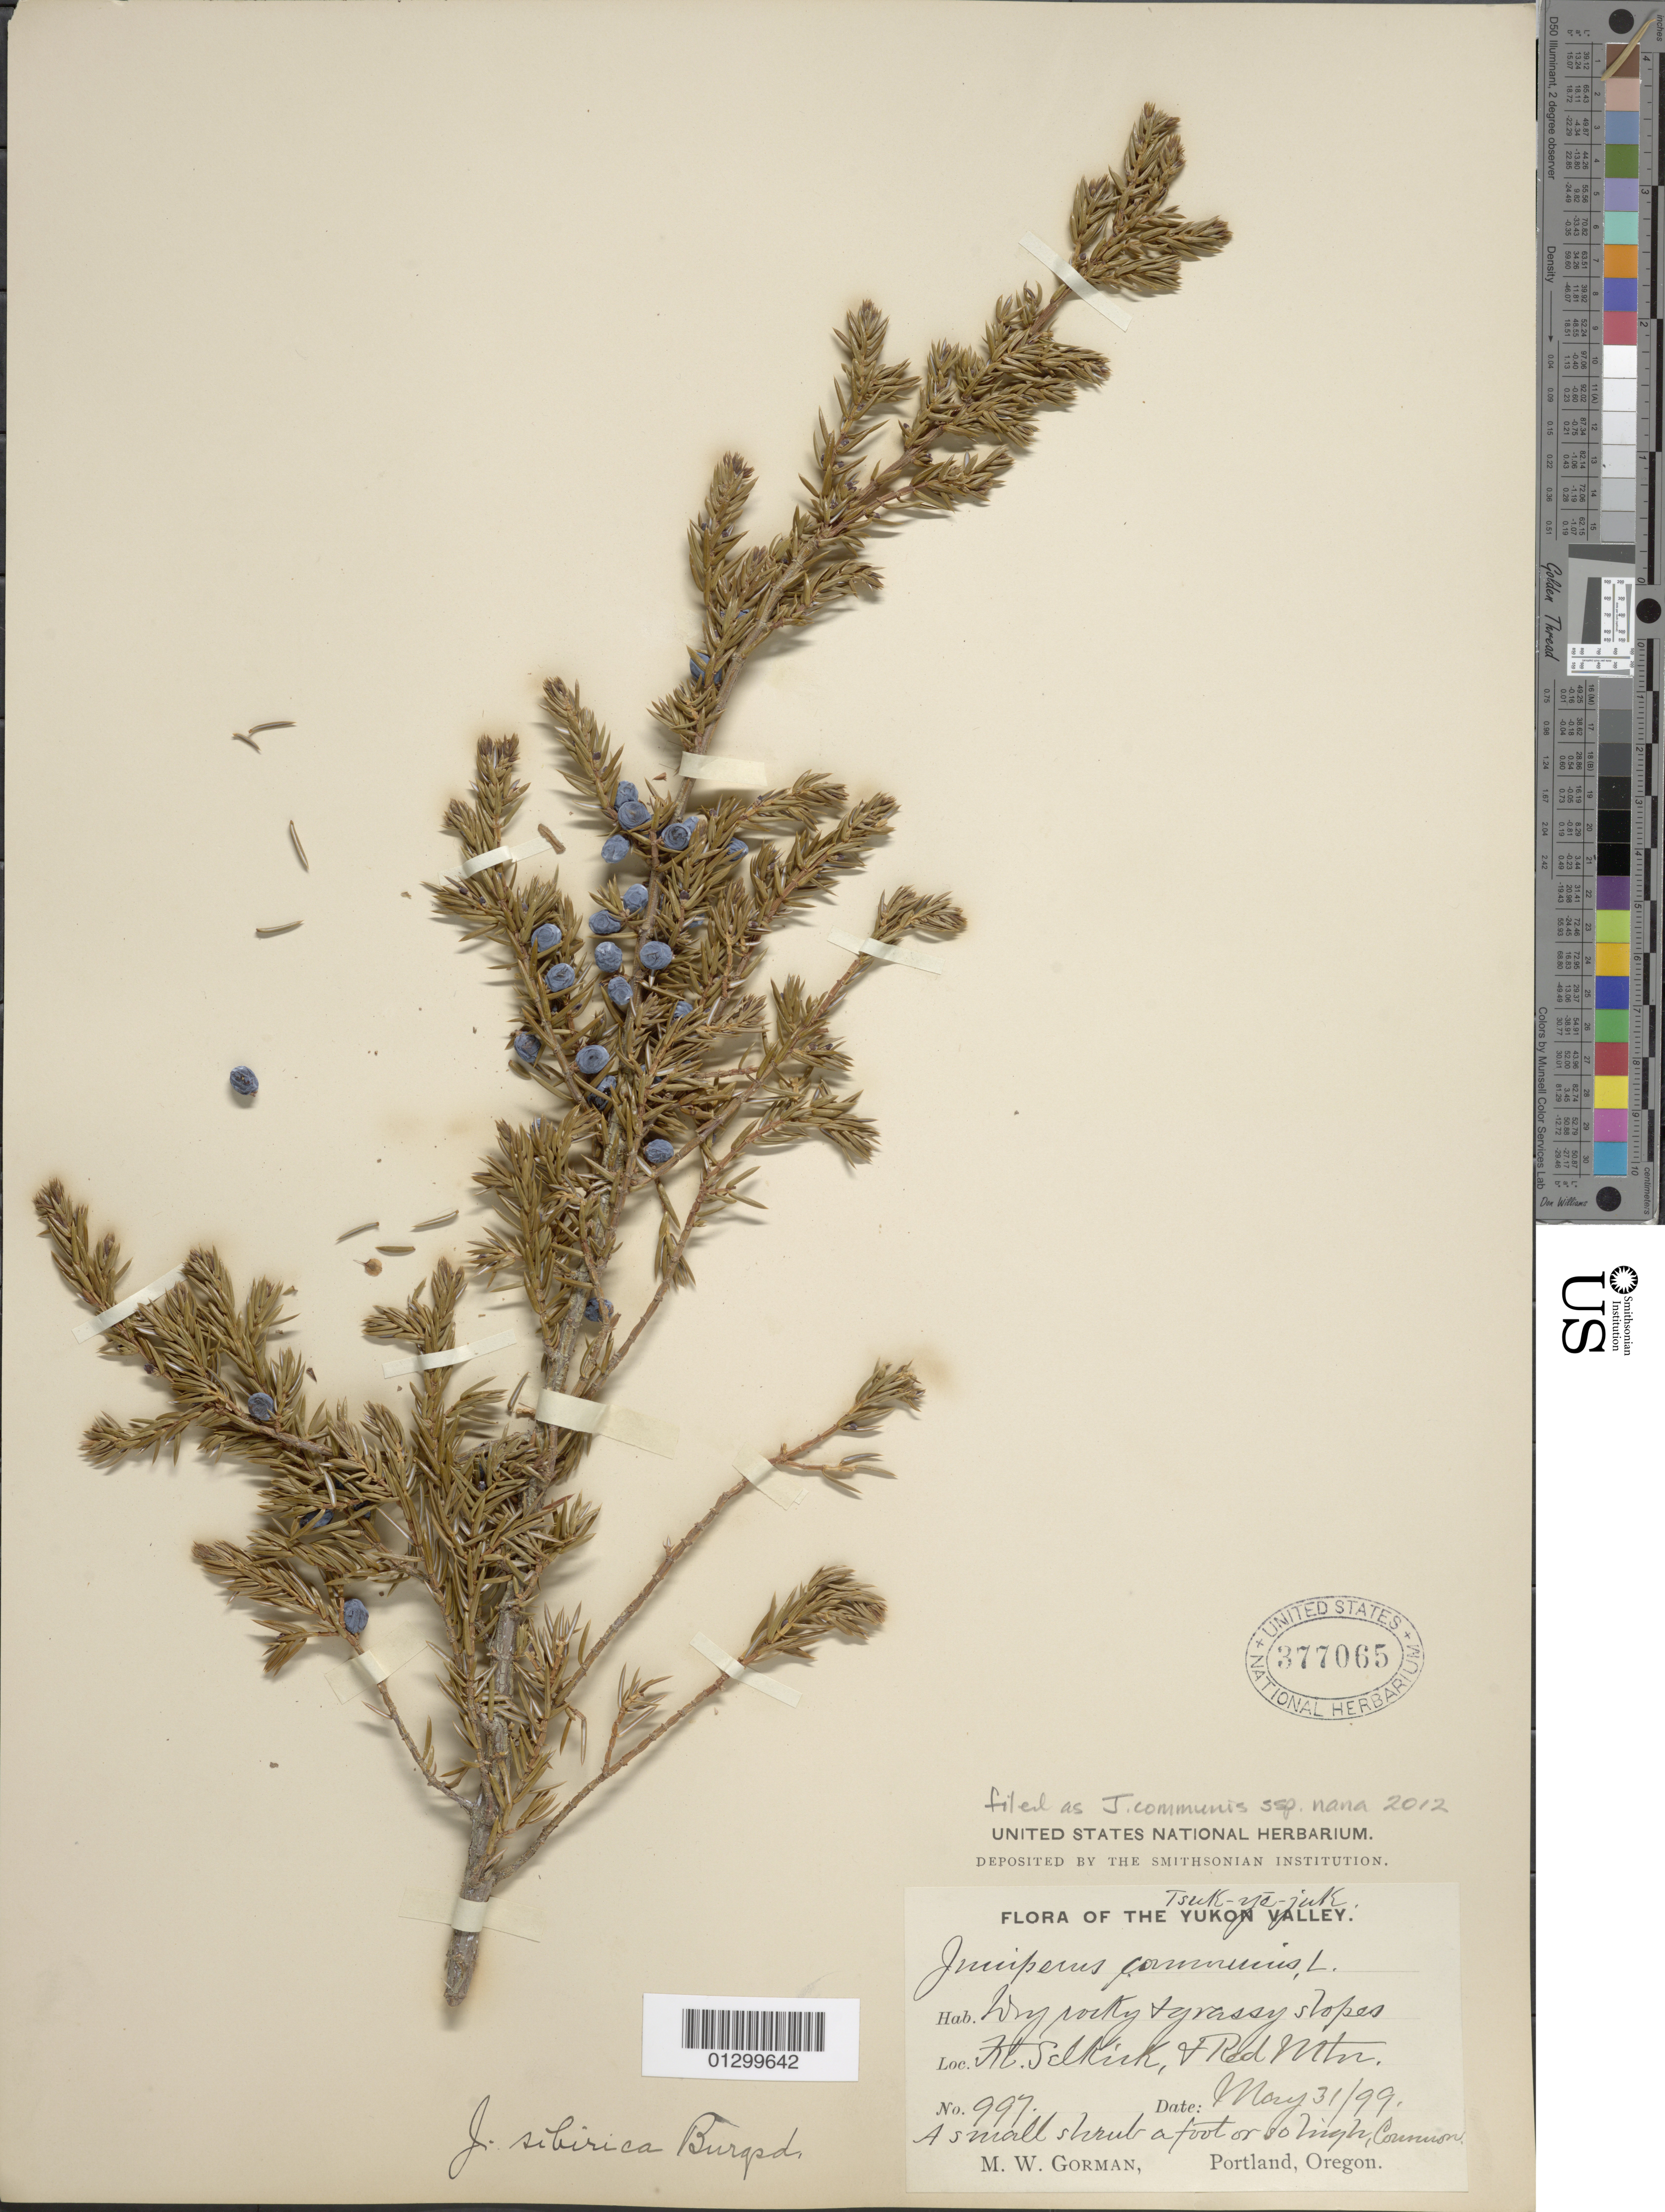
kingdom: Plantae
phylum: Tracheophyta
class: Pinopsida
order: Pinales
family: Cupressaceae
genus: Juniperus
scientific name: Juniperus communis subsp. nana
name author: (Willd.) Syme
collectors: M. W. Gorman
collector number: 997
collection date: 1899-05-31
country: Canada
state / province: Yukon Territory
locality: Fort Selkirk and Red Mountain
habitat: Dry rocky and grassy slopes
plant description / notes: A small shrub a foot or so high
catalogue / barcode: US 377065